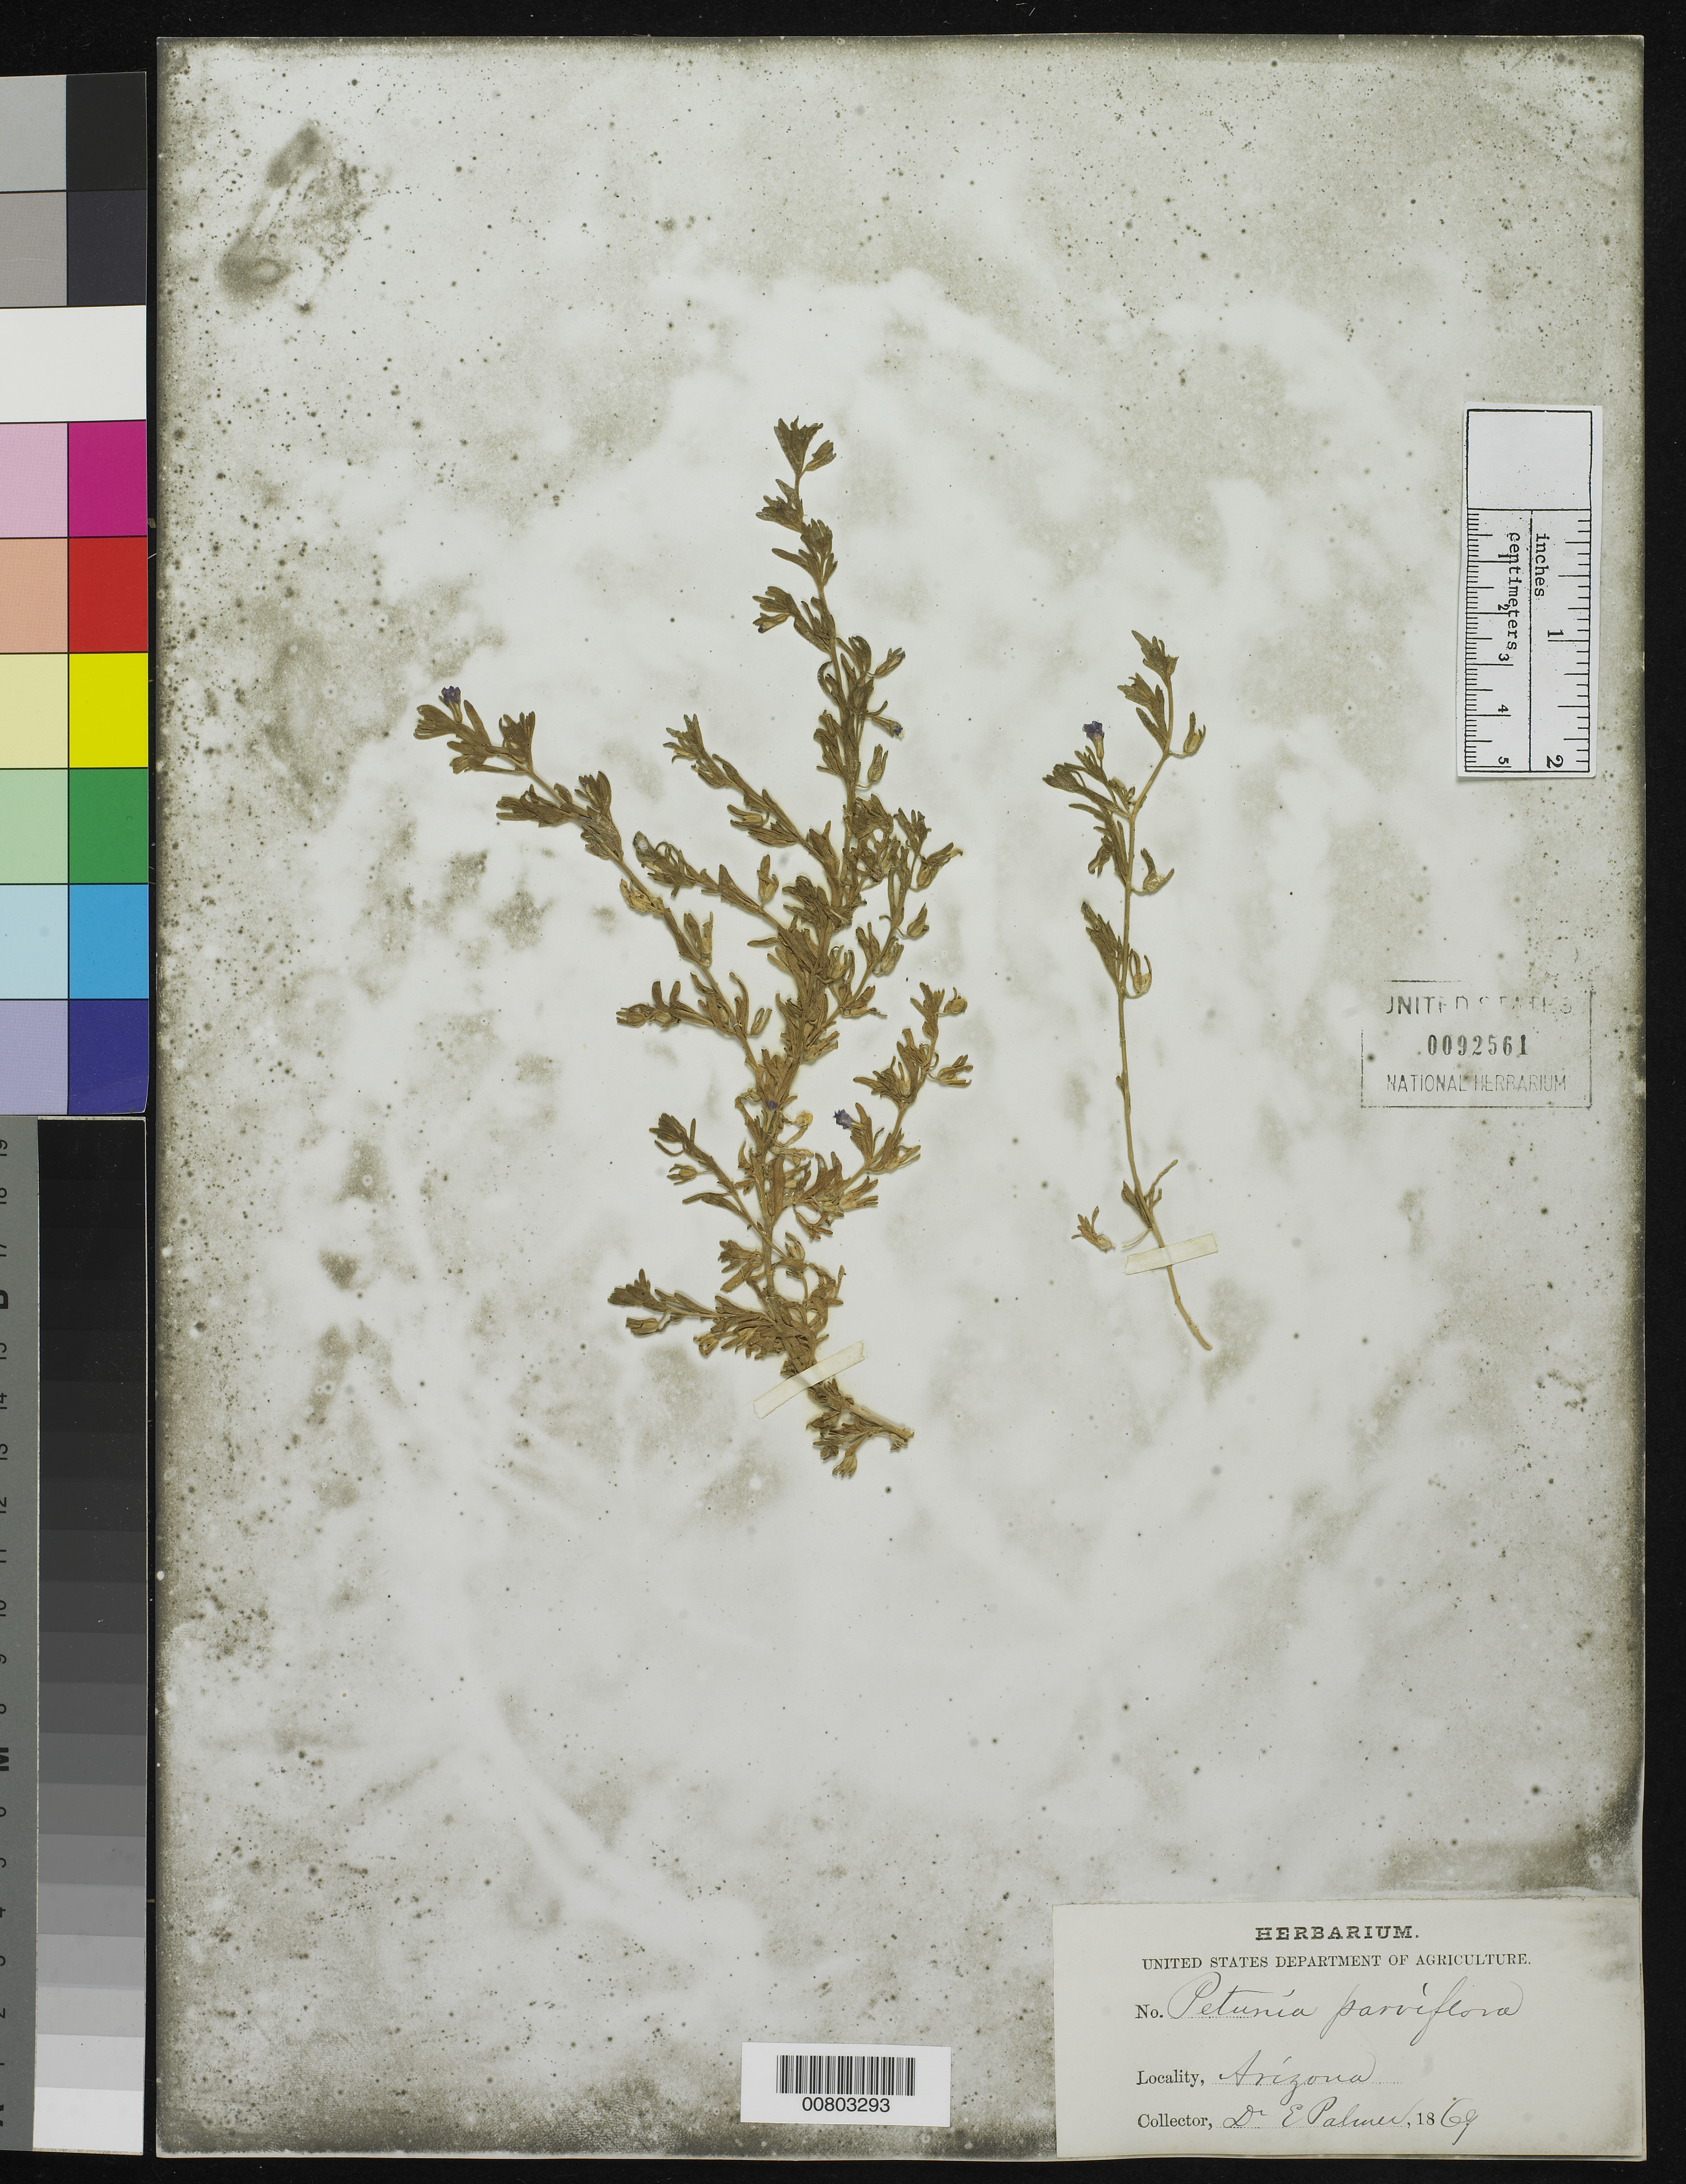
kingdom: Plantae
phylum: Tracheophyta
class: Magnoliopsida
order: Solanales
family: Solanaceae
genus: Petunia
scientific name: Petunia parviflora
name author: Juss.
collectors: E. Palmer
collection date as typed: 1869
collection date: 1869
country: United States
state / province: Arizona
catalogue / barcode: US 92561